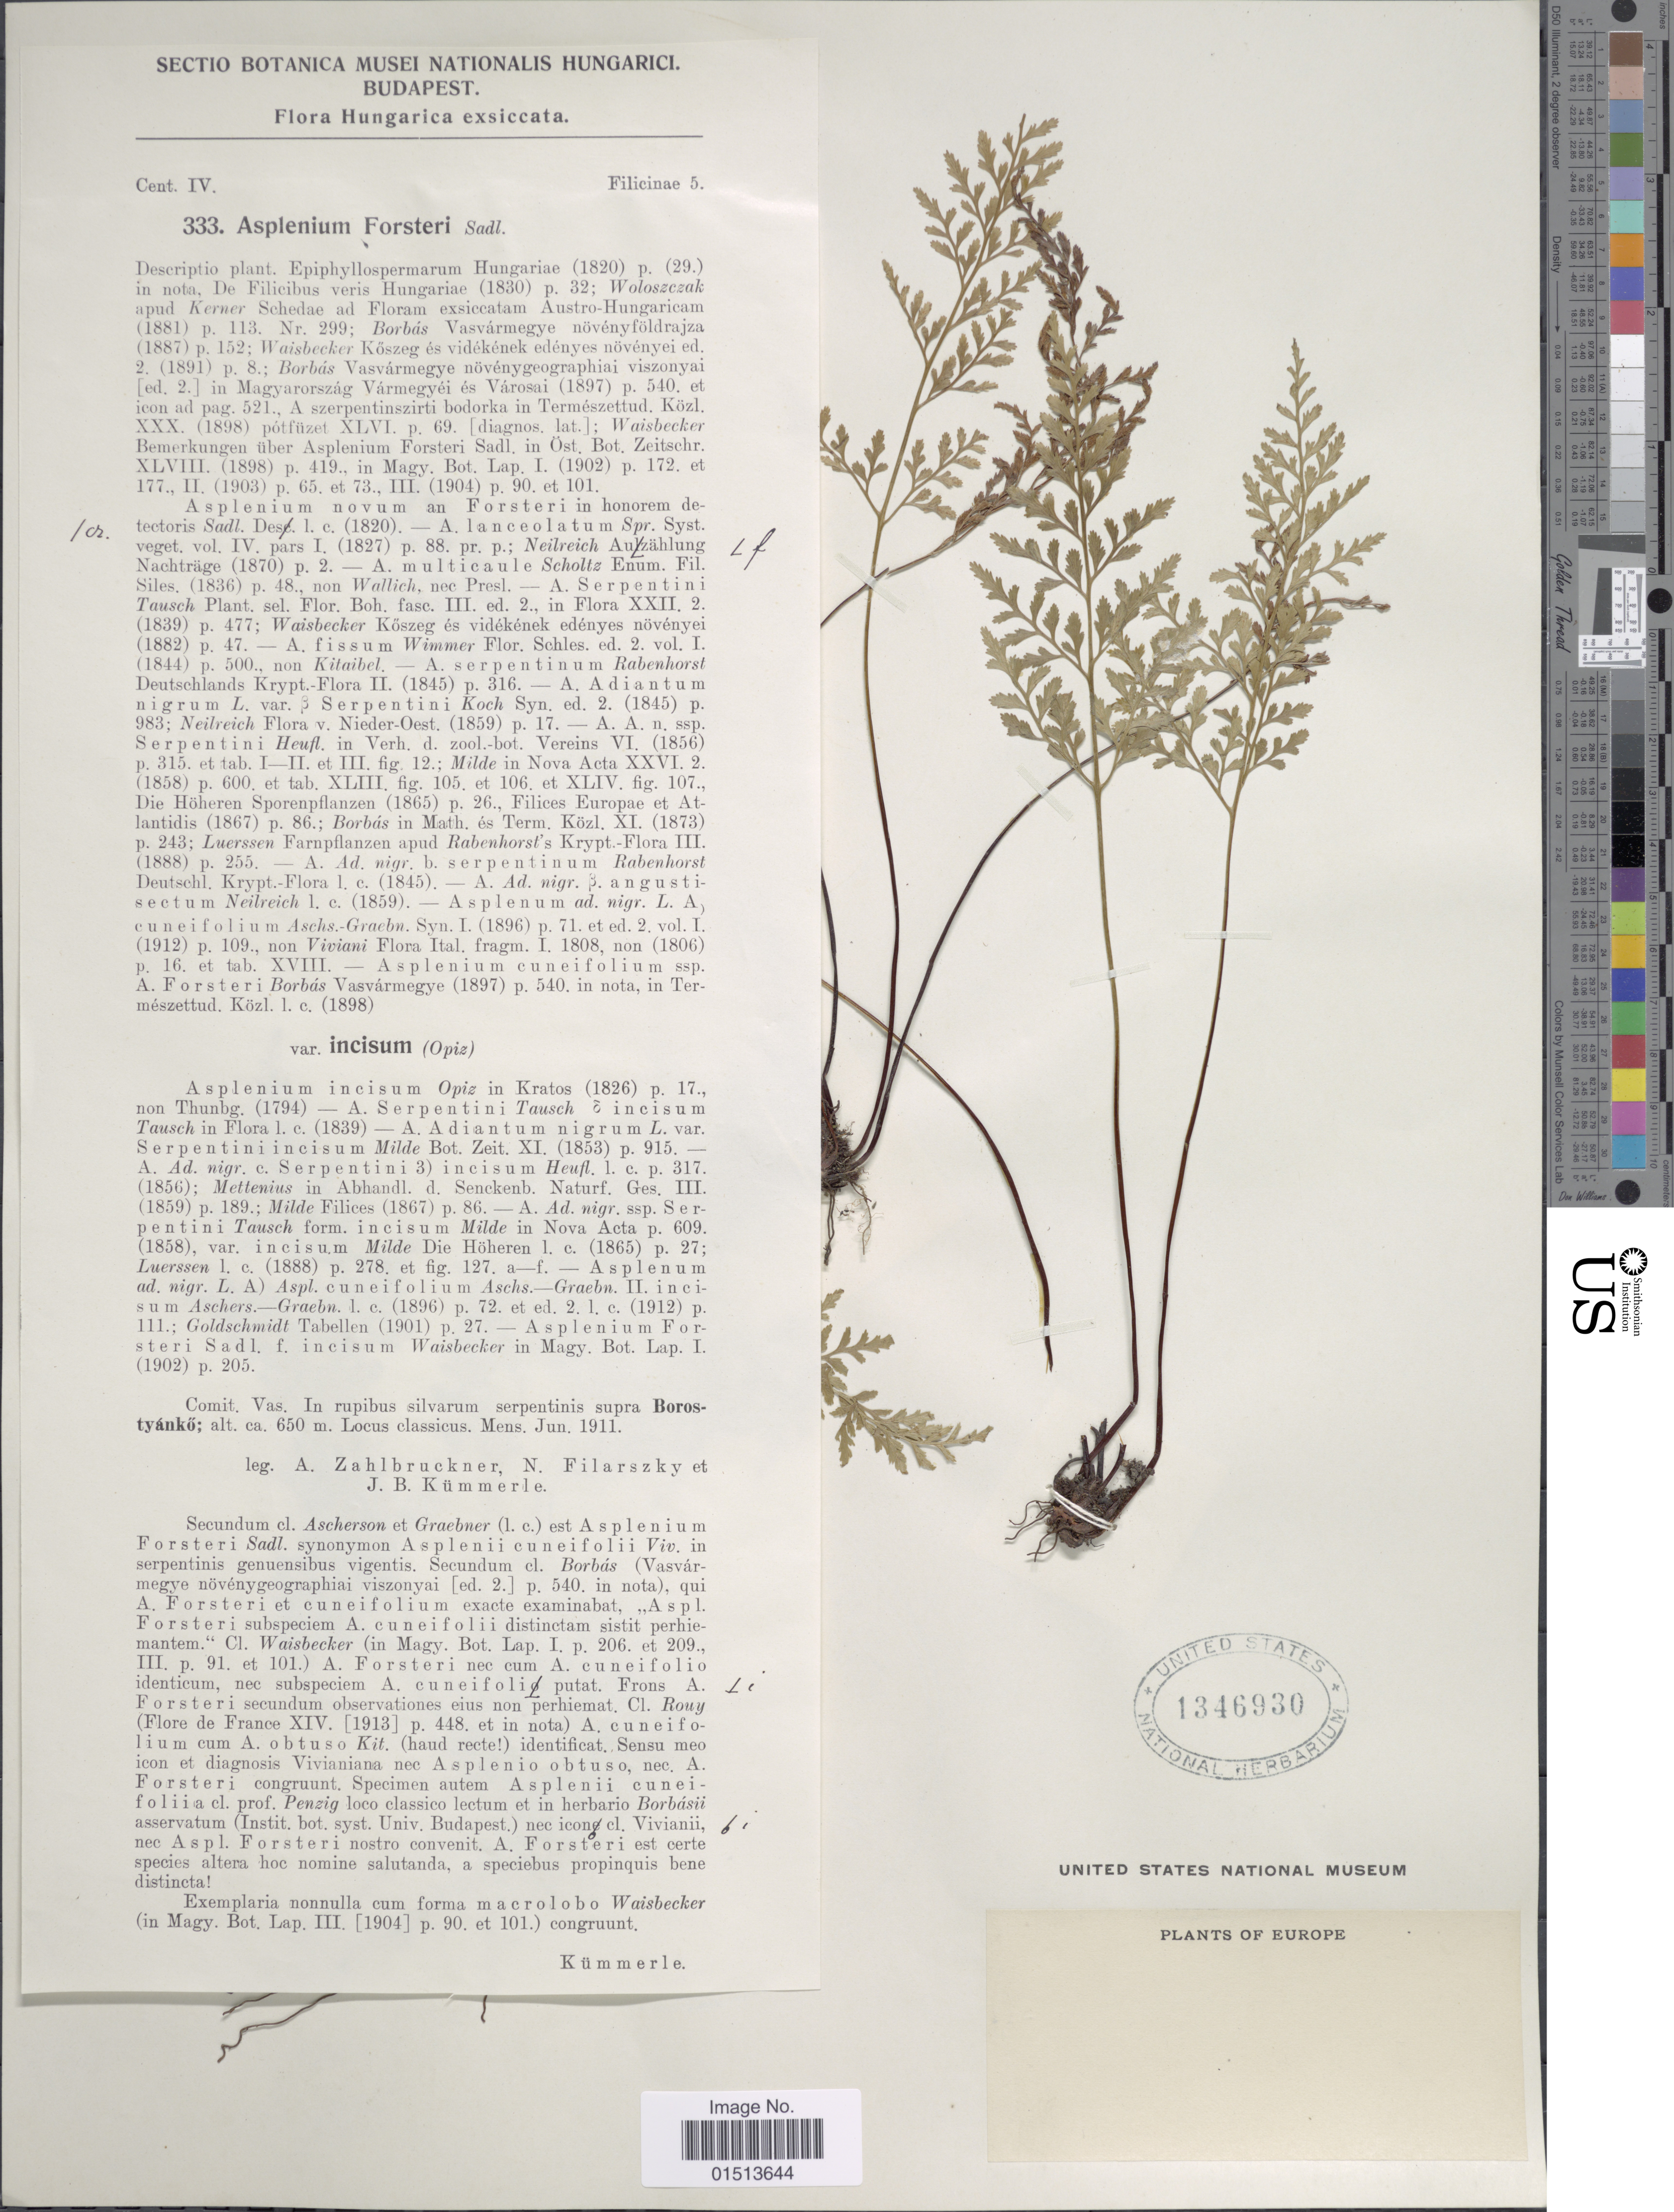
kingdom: Plantae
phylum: Tracheophyta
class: Polypodiopsida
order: Polypodiales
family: Aspleniaceae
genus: Asplenium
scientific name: Asplenium adiantum-nigrum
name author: L.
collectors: A. Zahlbruckner, F. Filarszky & J. Kummerle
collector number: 333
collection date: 1911-06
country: Hungary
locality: Comit. Vas. In rupibus silvarum serpentinis supra Borostyanko.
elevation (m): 650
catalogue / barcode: US 1346930